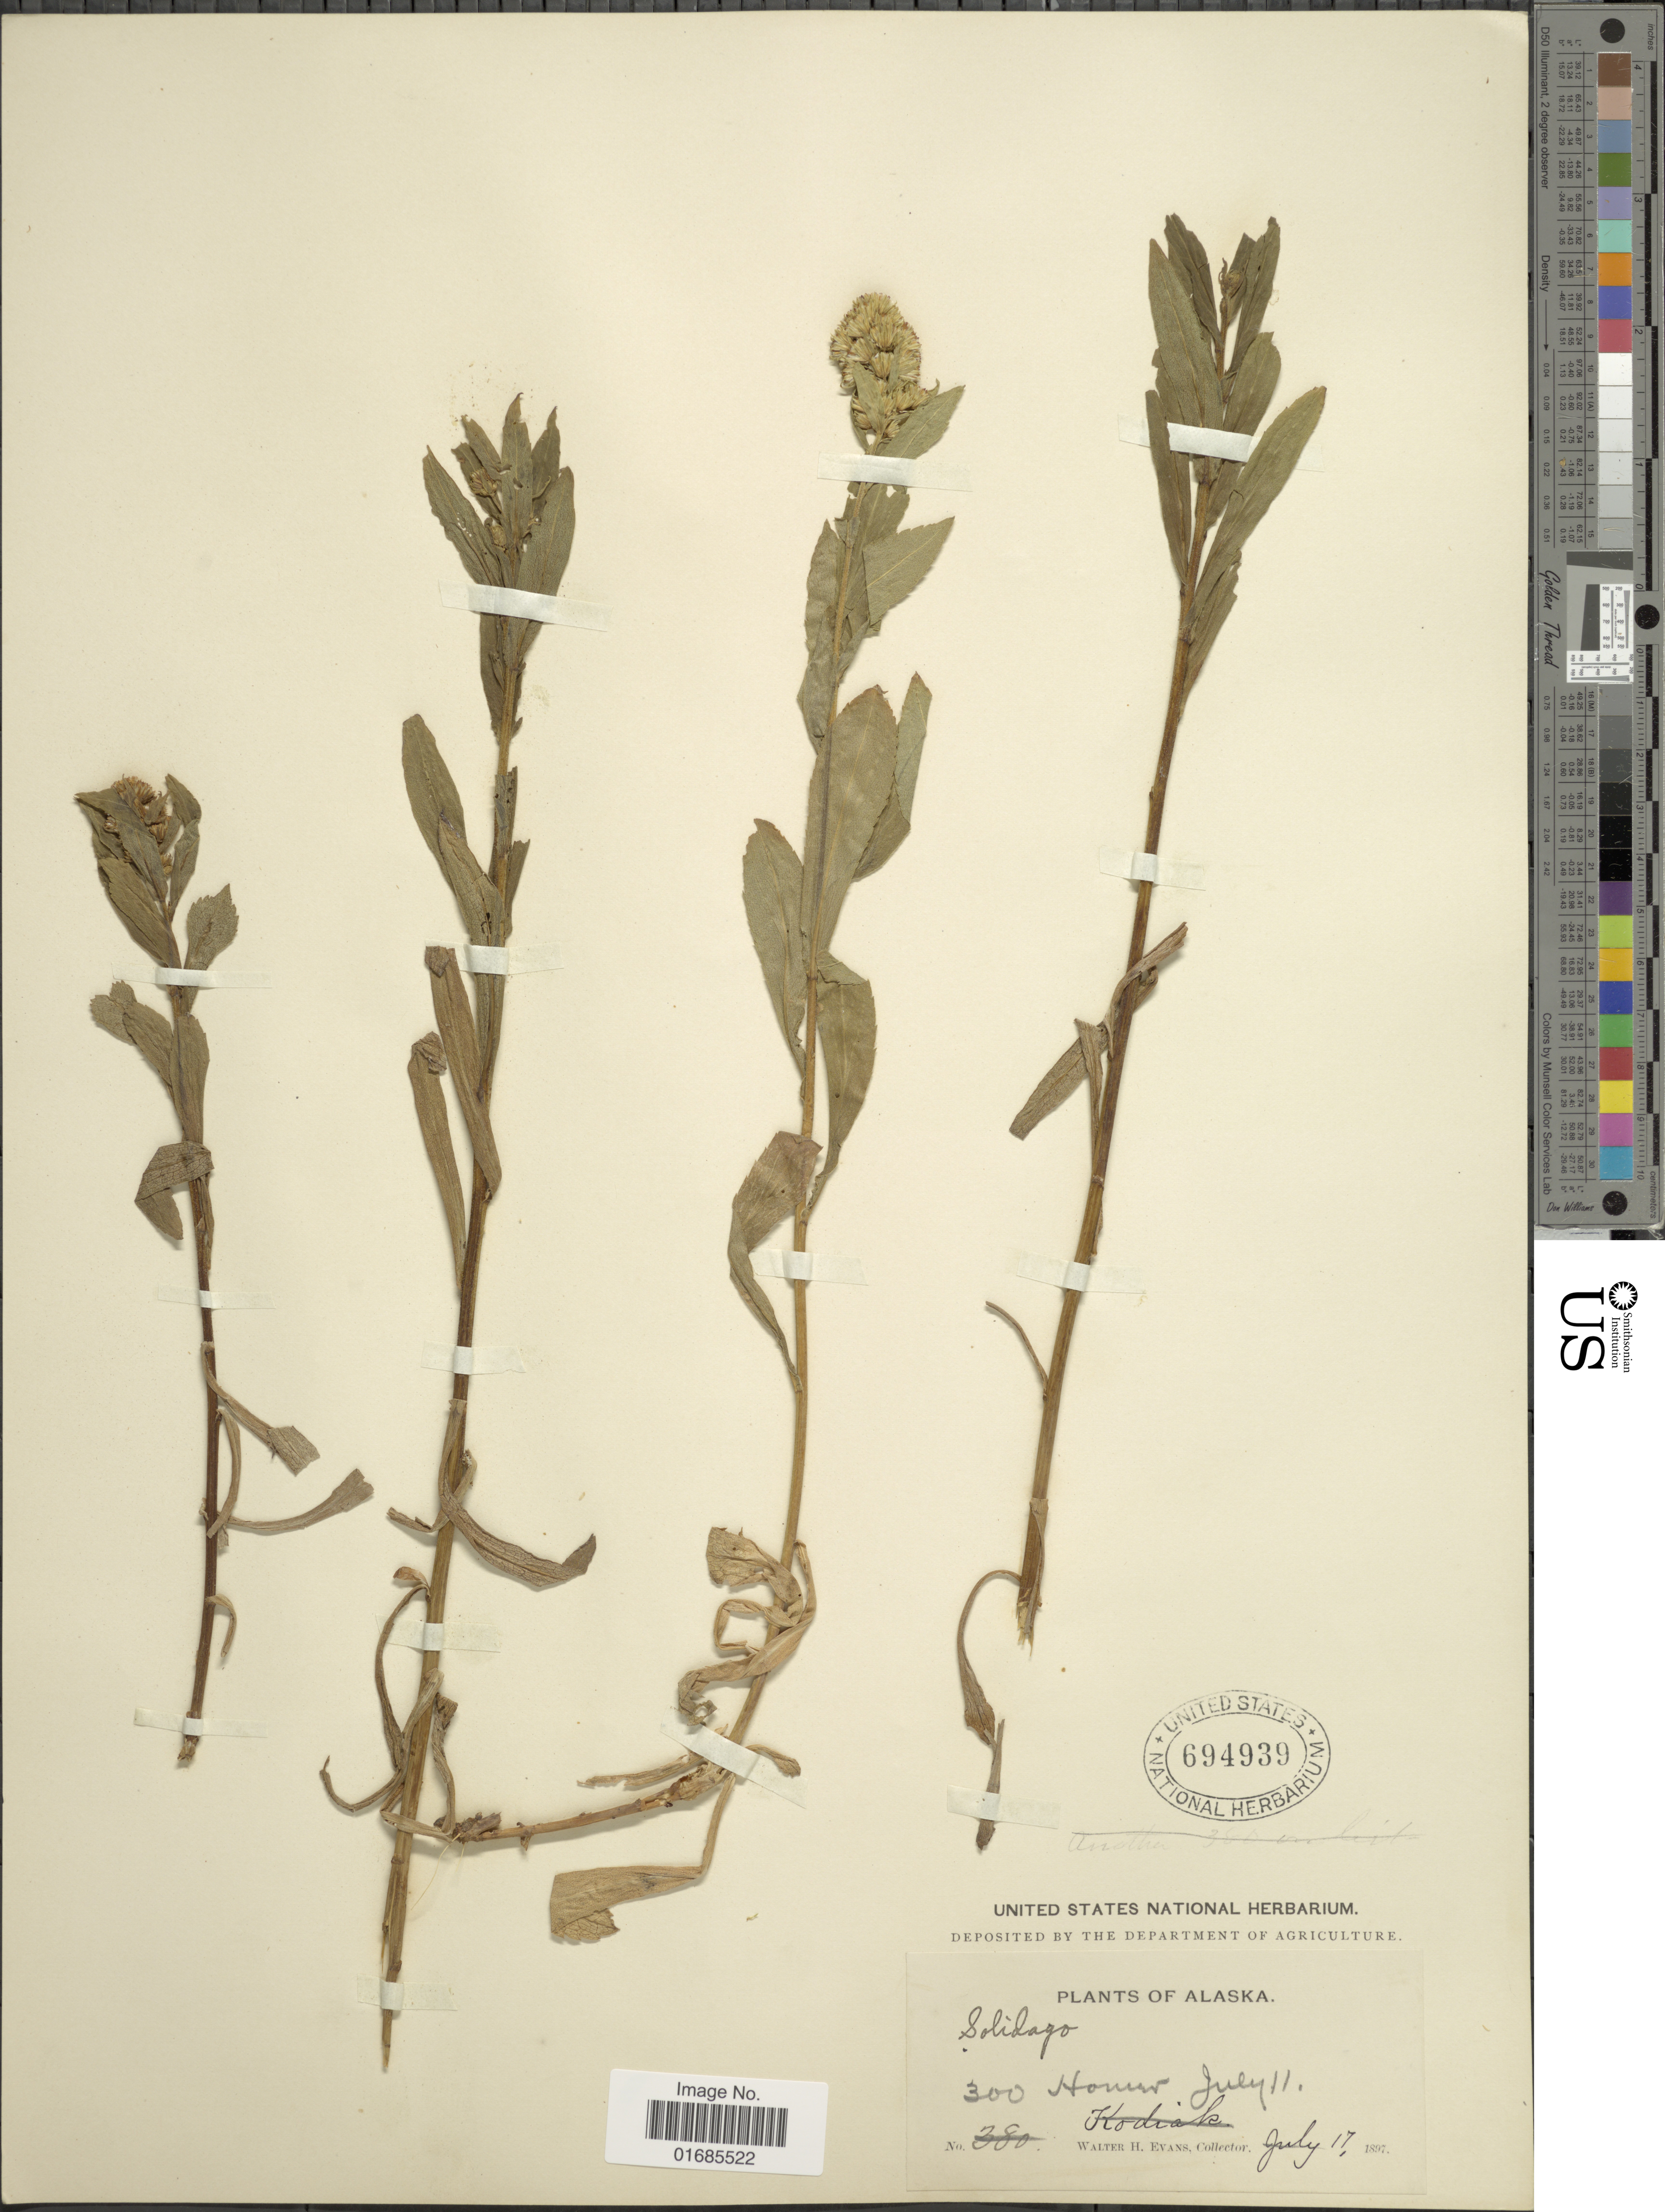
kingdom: Plantae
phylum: Tracheophyta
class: Magnoliopsida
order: Asterales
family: Asteraceae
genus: Solidago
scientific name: Solidago canadensis var. salebrosa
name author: (Piper) M.E. Jones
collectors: W. H. Evans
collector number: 300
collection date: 1897-07-11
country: United States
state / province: Alaska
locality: Homer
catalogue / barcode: US 694939